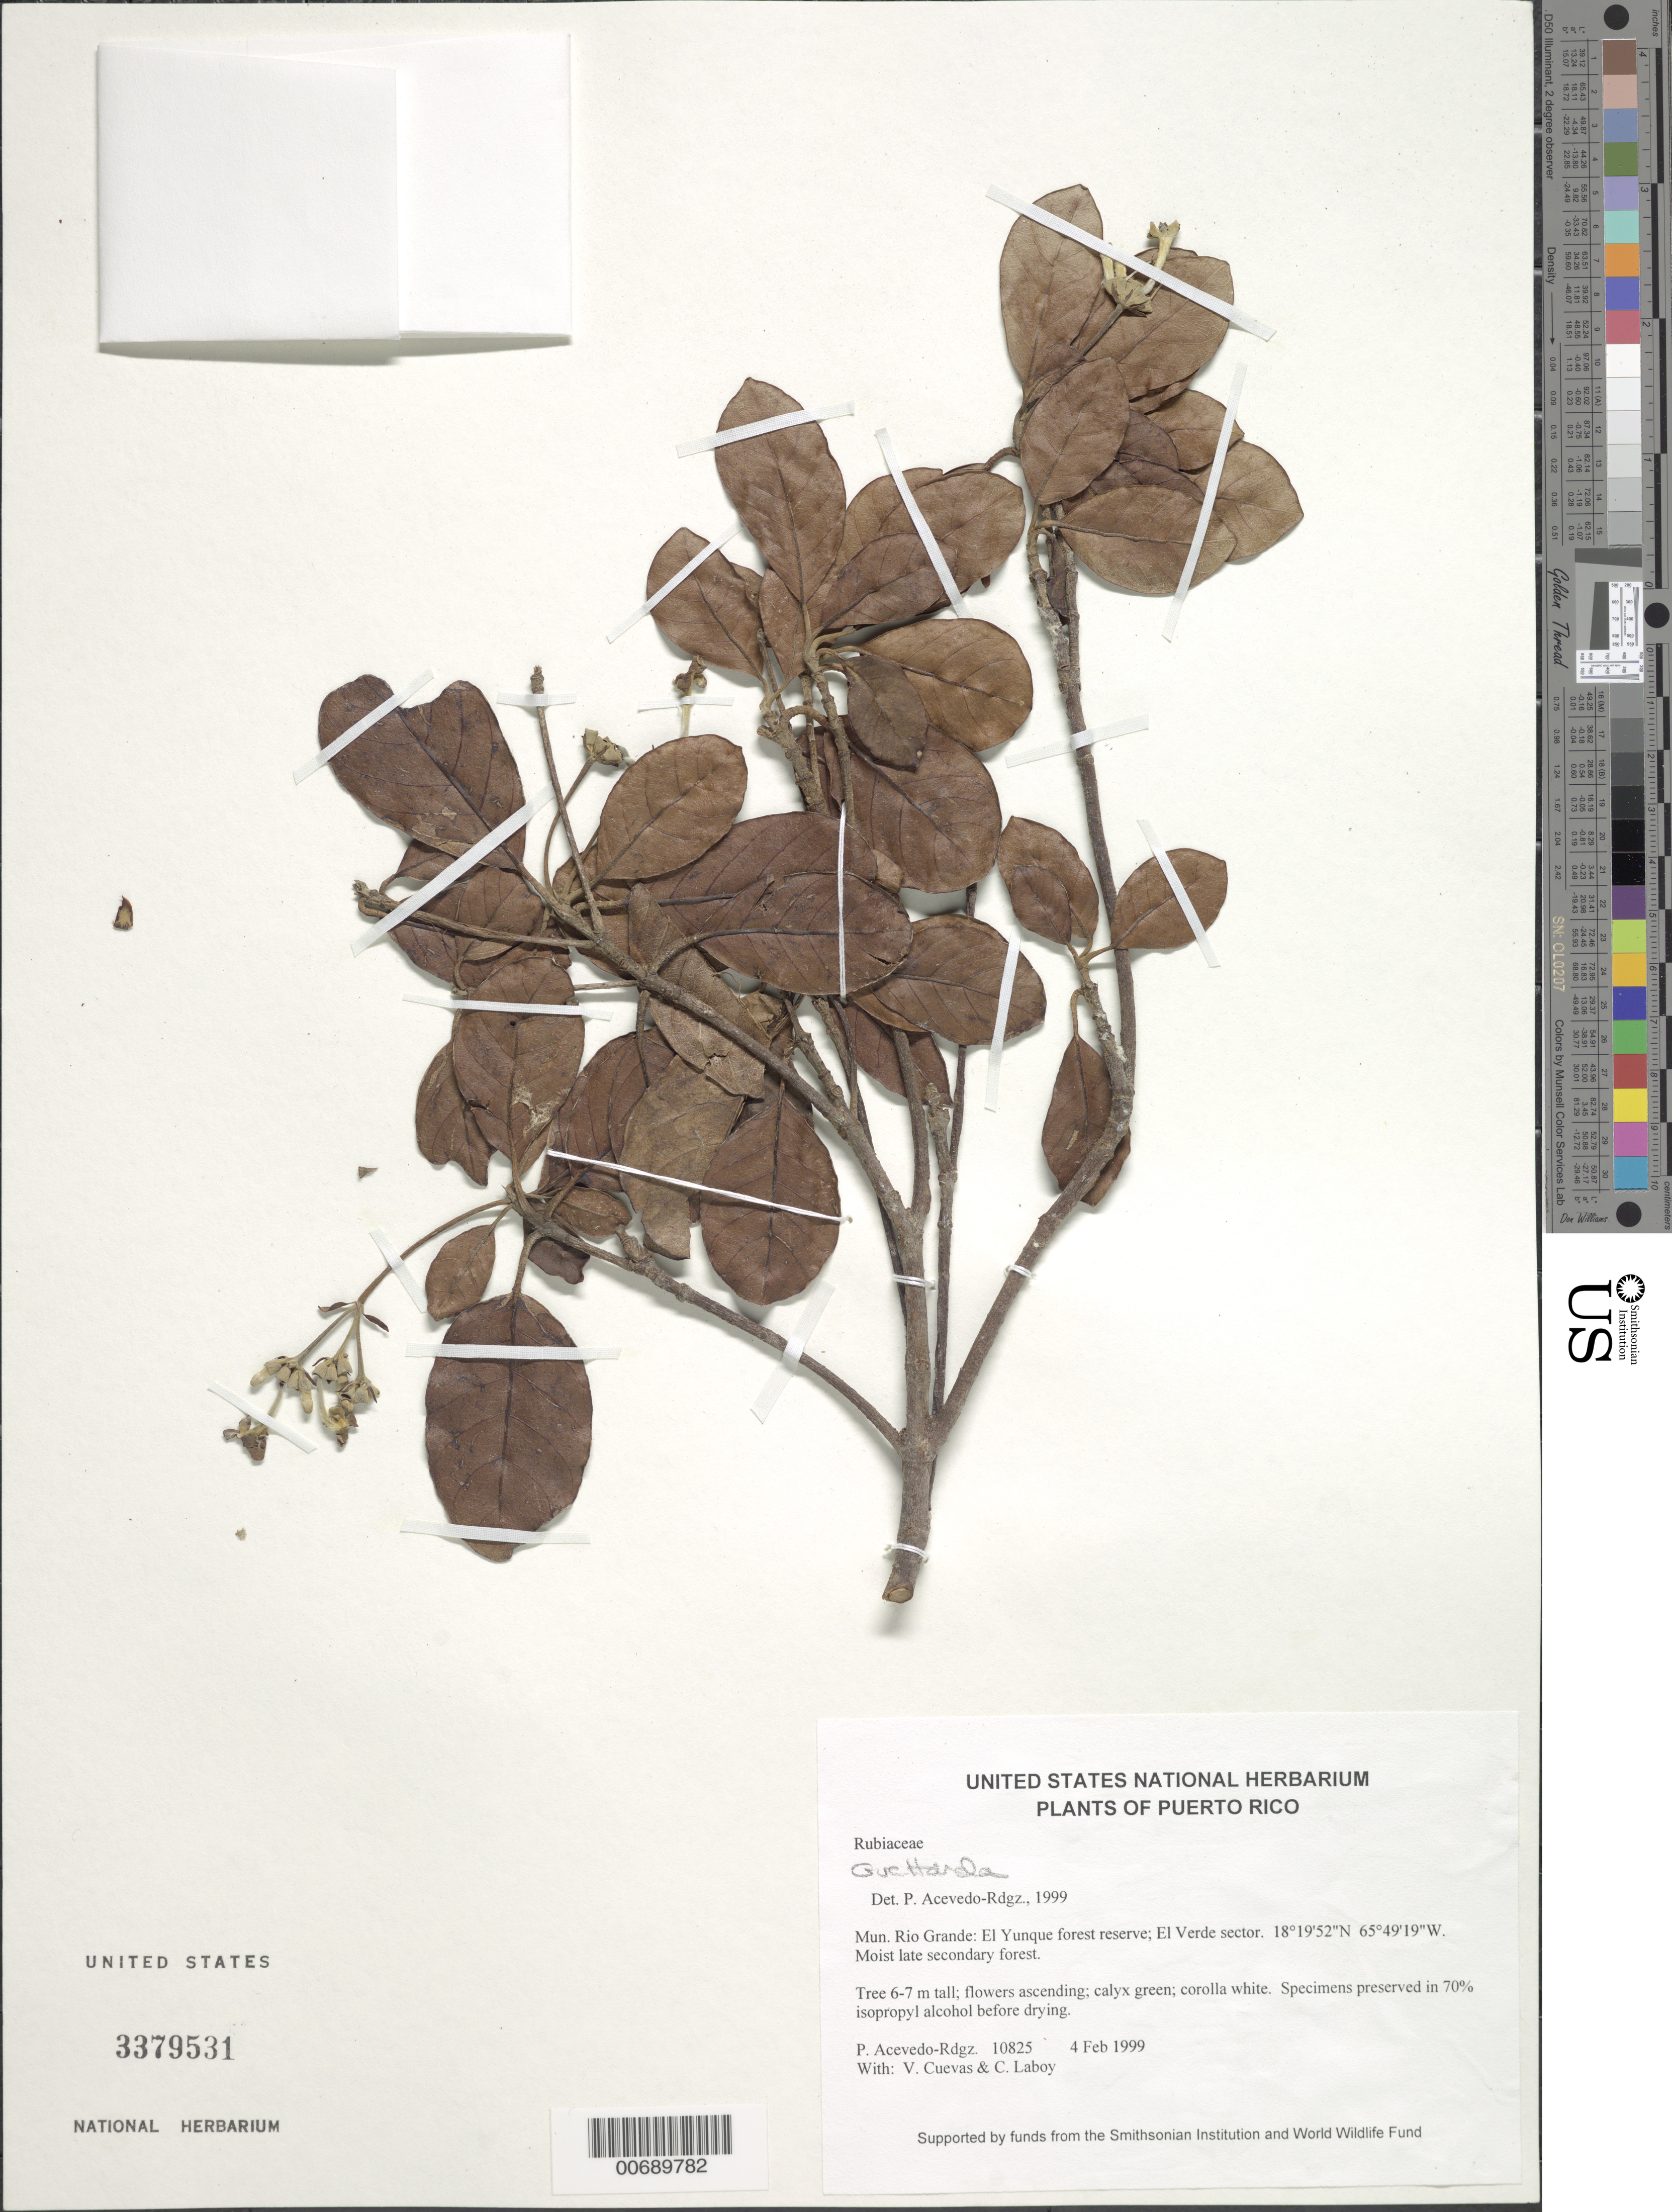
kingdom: Plantae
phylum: Tracheophyta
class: Magnoliopsida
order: Gentianales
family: Rubiaceae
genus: Guettarda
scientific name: Guettarda valenzuelana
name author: A. Rich.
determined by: Acevedo-Rodriguez, P., (US), Smithsonian Institution - National Museum of Natural History (UNITED STATES)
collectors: P. Acevedo-Rodr., V. Cuevas & C. Laboy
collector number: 10825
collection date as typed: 04 Feb 1999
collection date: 1999-02-04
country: Puerto Rico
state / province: Río Grande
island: Puerto Rico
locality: Rio Grande: El Yunque forest reserve; El Verde sector.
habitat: Moist late secondary forest.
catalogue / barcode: US 3379531